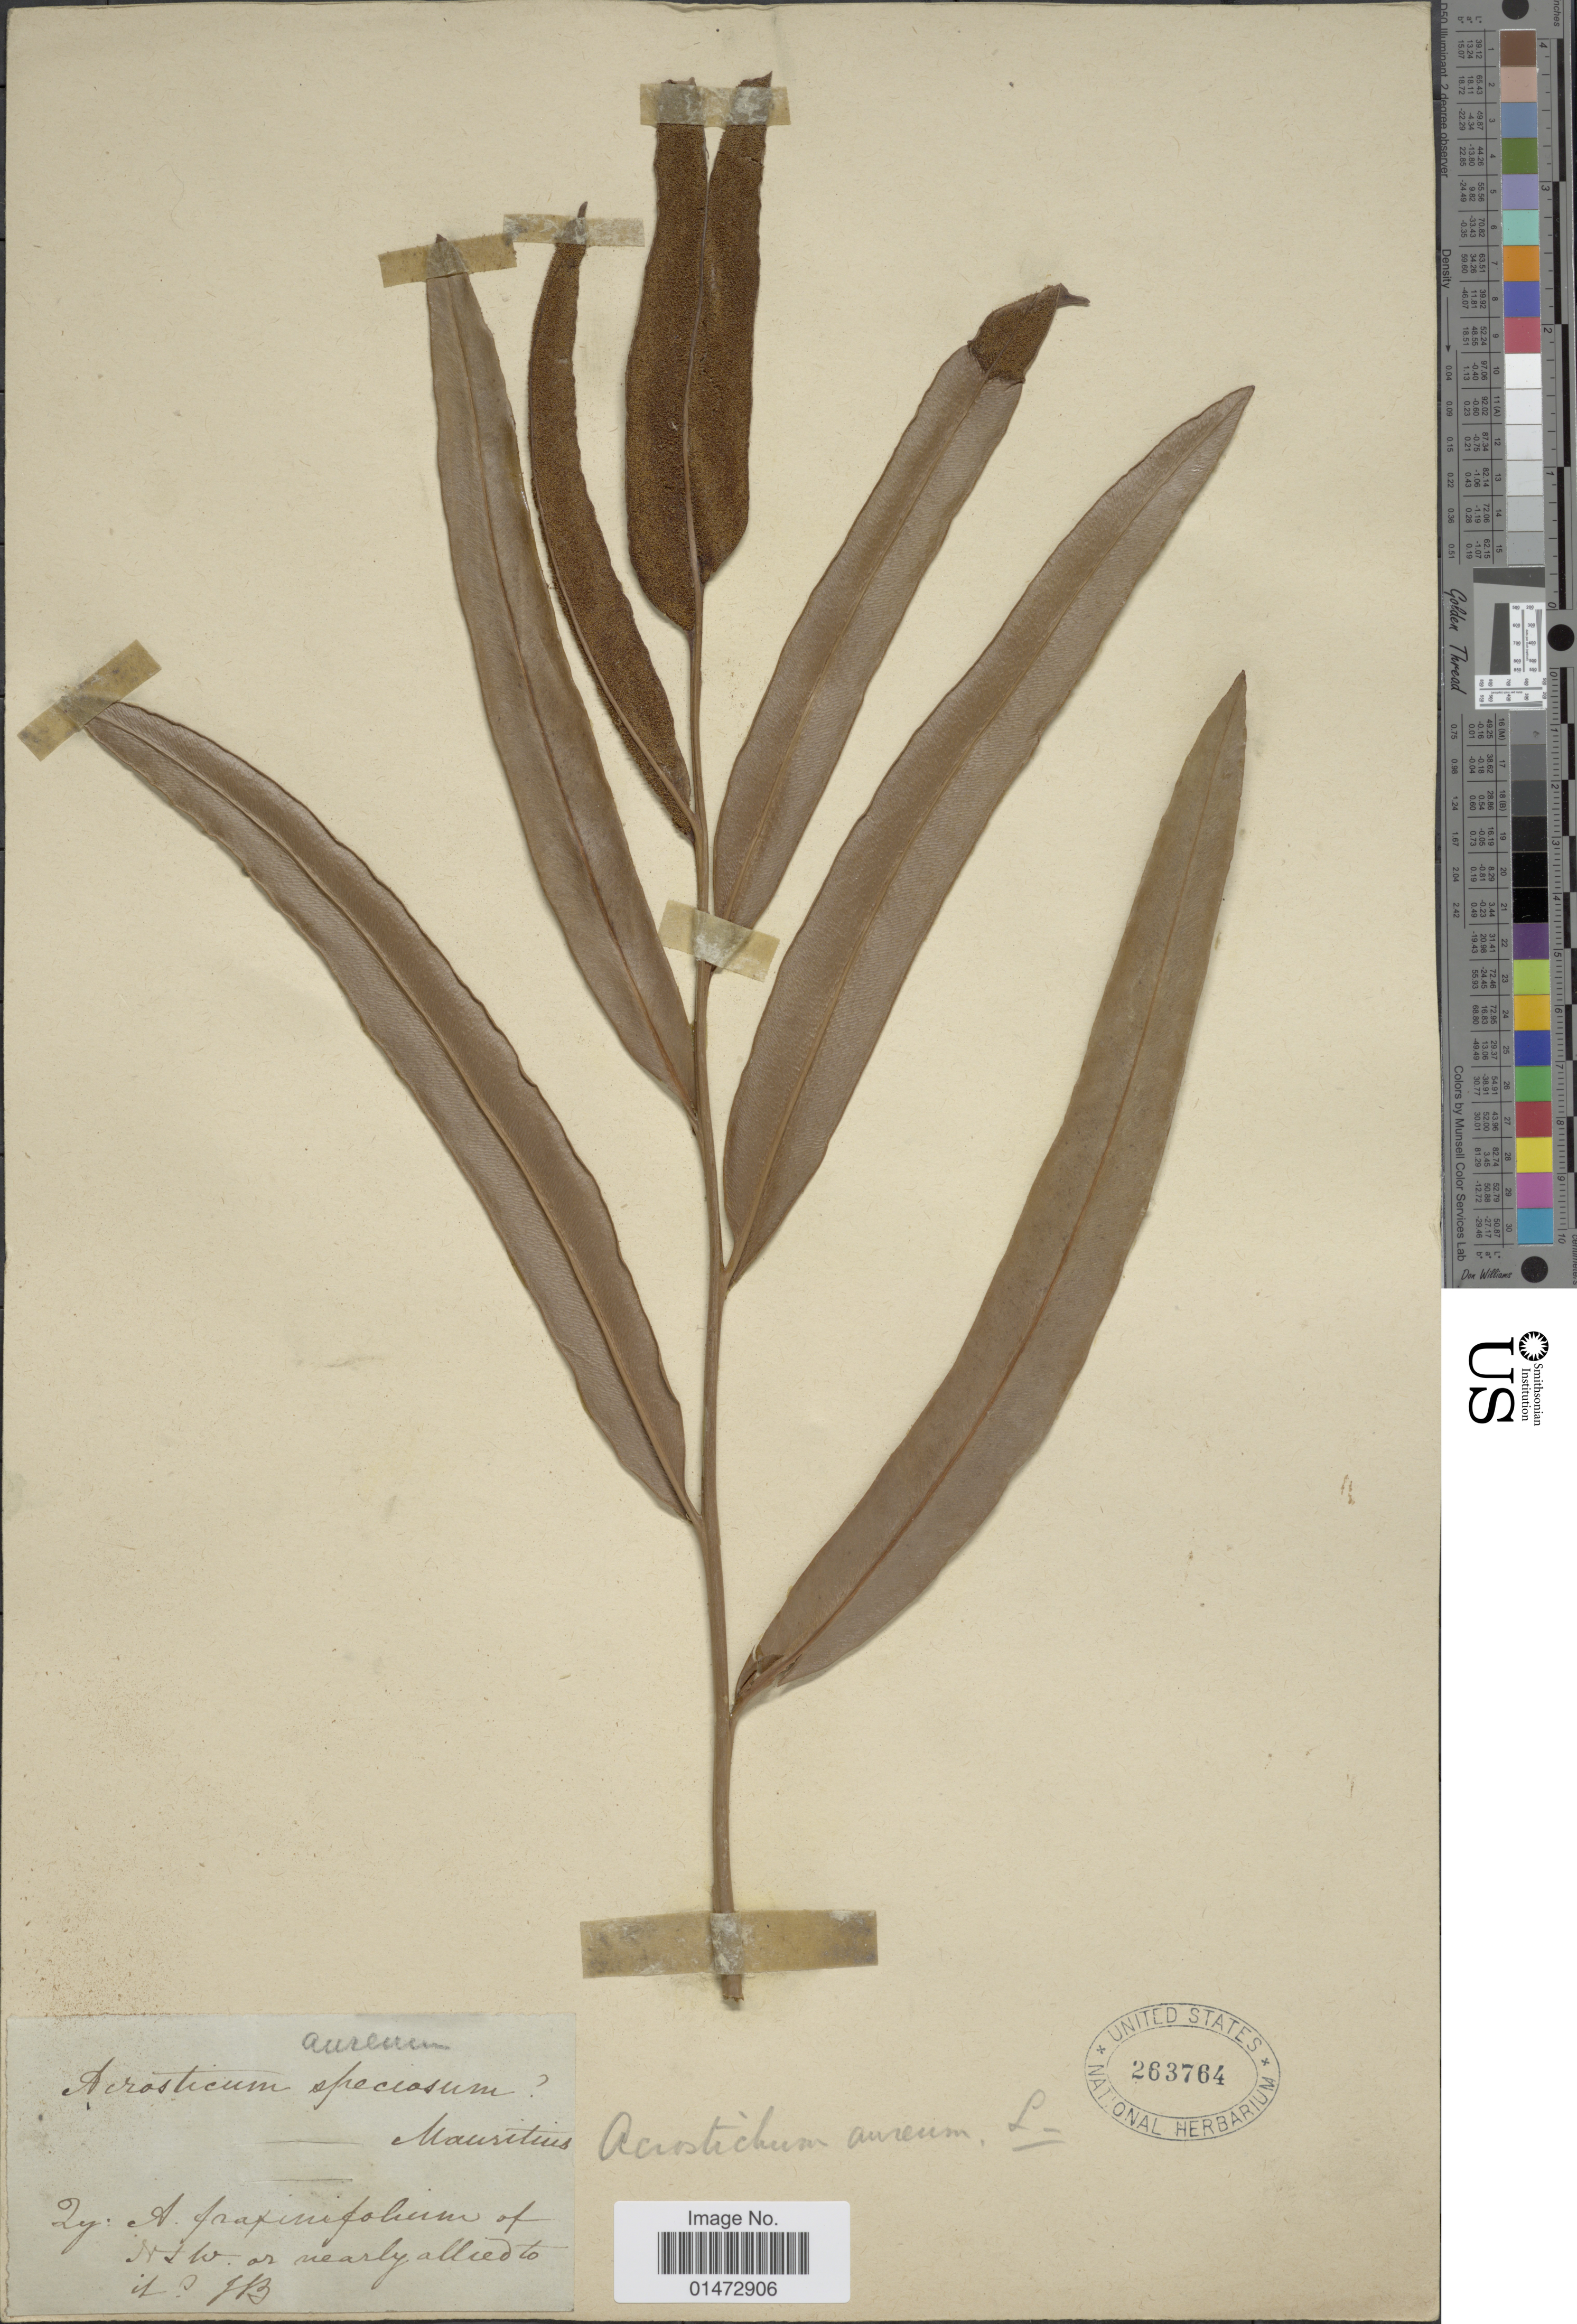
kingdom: Plantae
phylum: Tracheophyta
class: Polypodiopsida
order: Polypodiales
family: Pteridaceae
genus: Acrostichum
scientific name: Acrostichum aureum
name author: L.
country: Australia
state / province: New South Wales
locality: Zy: A frafinifolium of NSW or nearly allied to it.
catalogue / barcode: US 263764